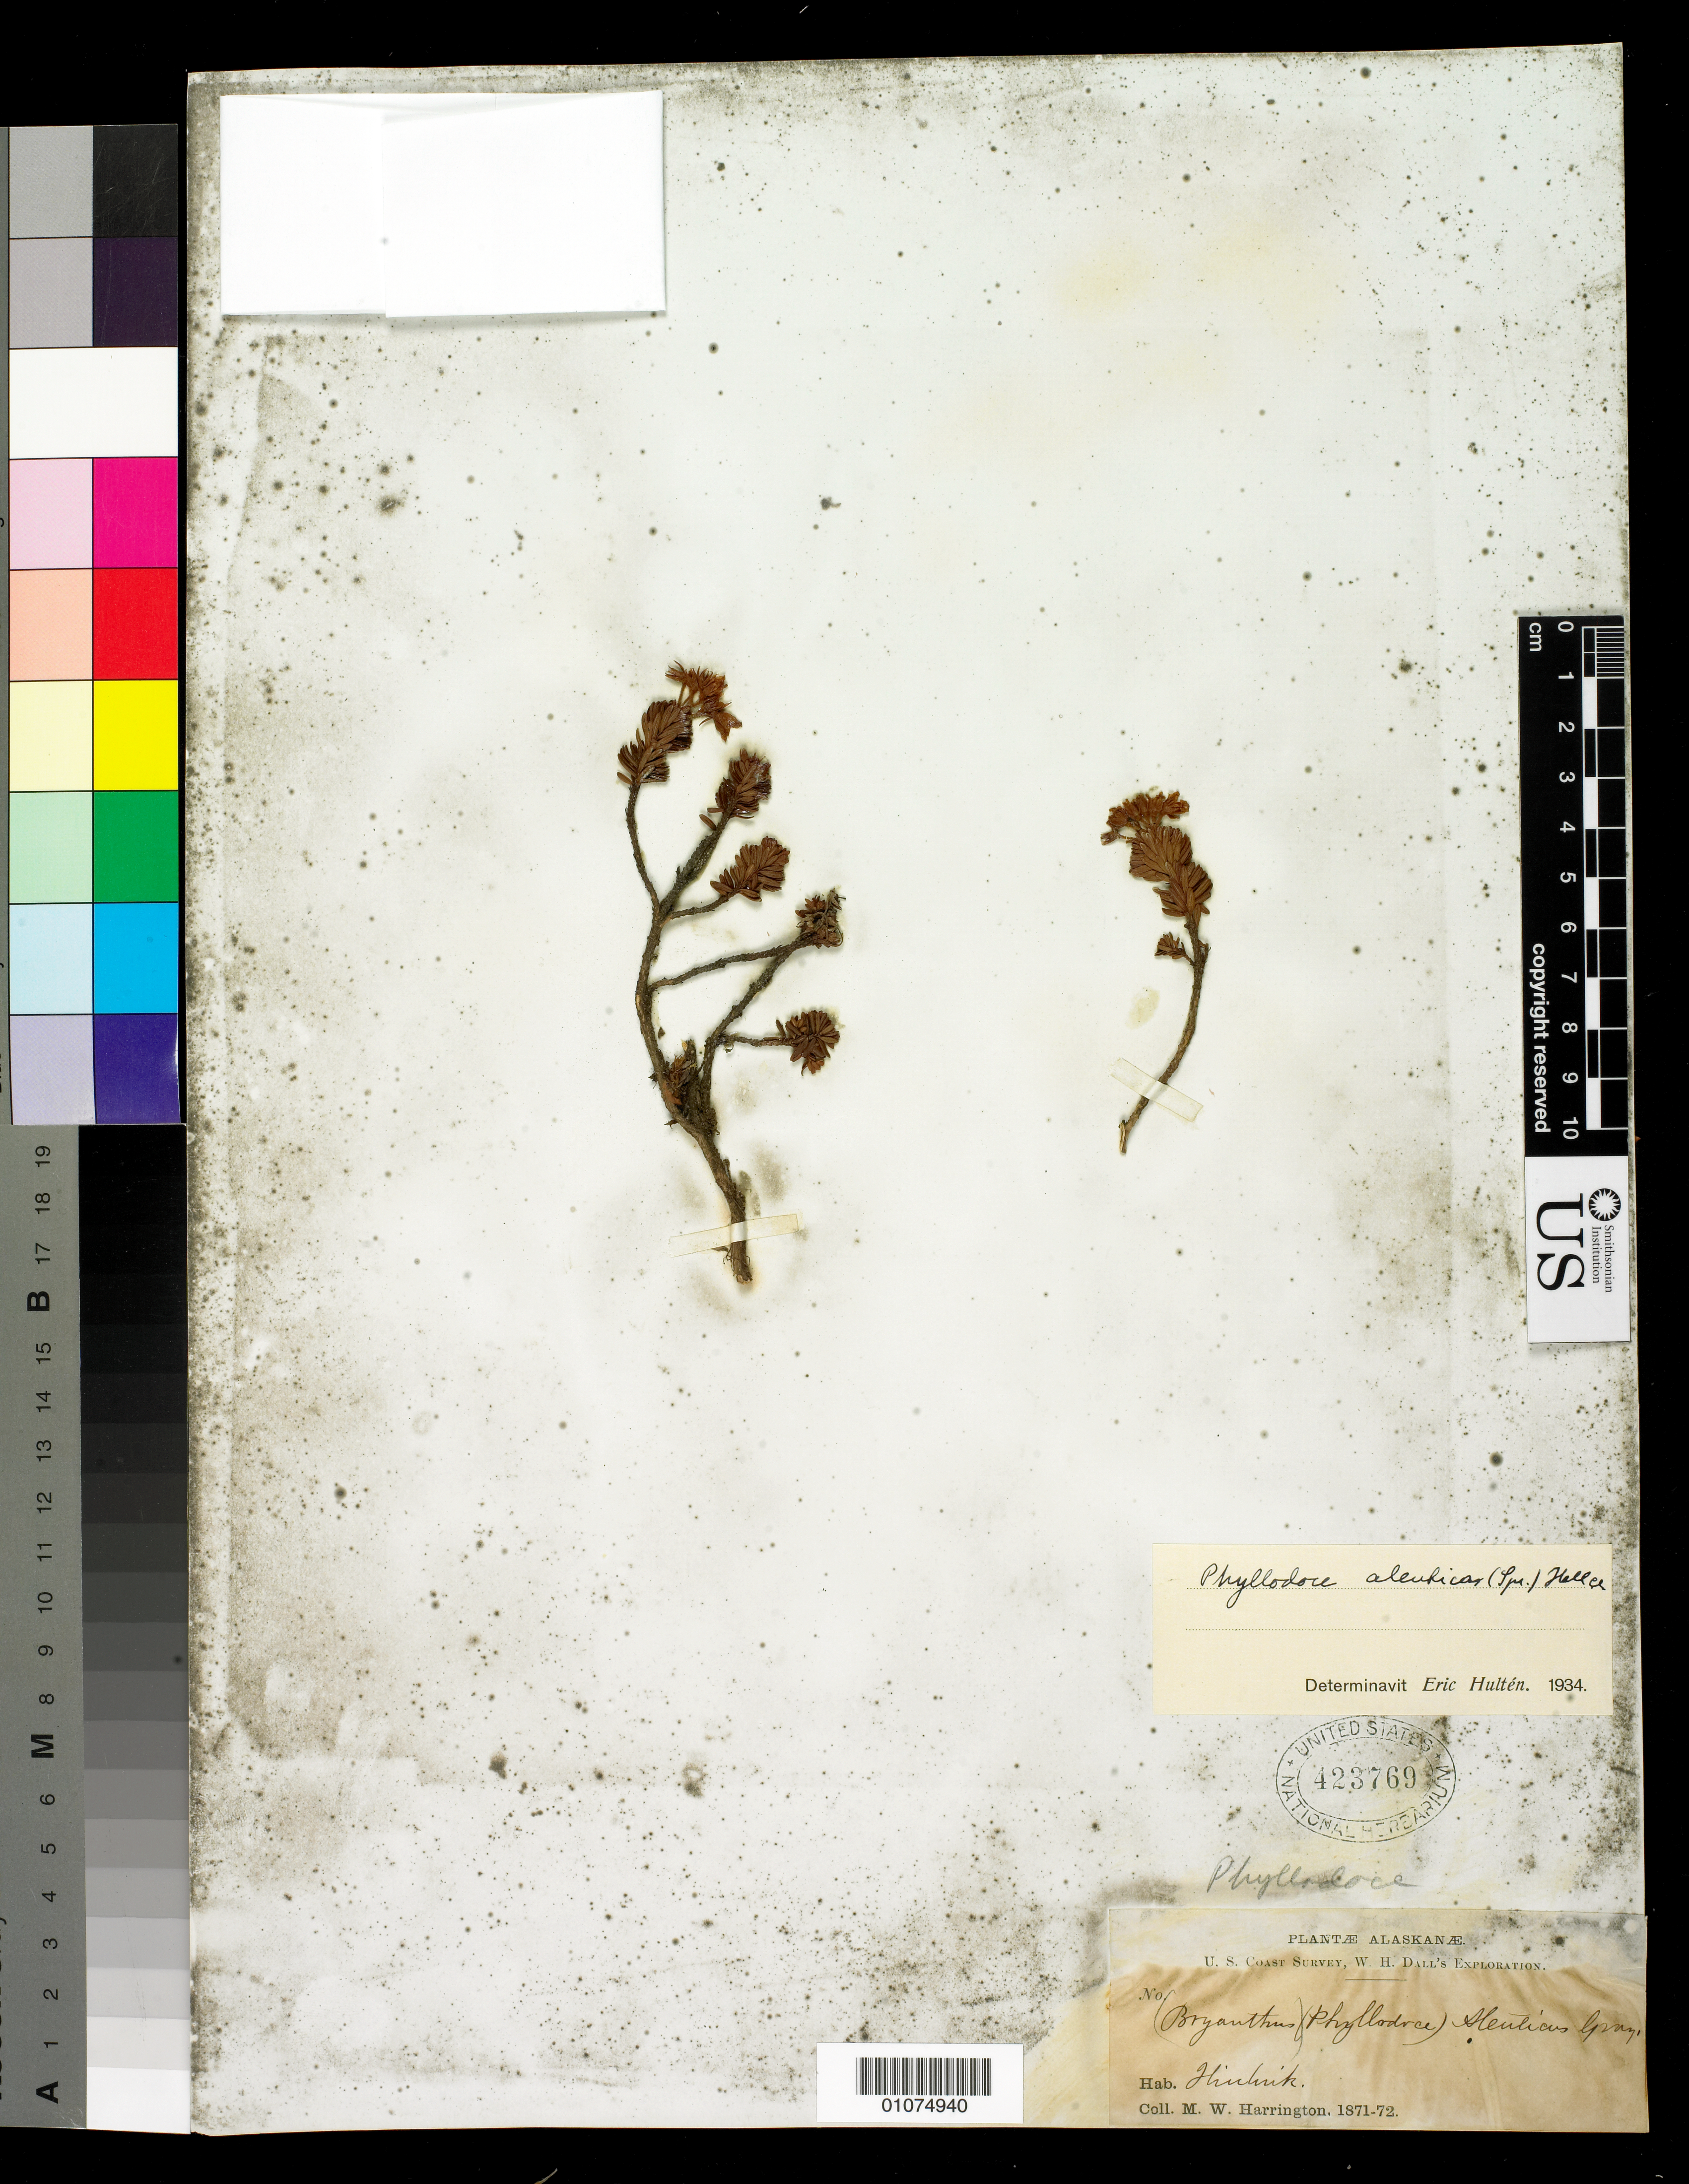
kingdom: Plantae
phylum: Tracheophyta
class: Magnoliopsida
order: Ericales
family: Ericaceae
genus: Phyllodoce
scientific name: Phyllodoce aleutica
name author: (Spreng.) A. Heller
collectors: M. W. Harrington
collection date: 1871/1872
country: United States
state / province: Alaska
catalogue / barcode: US 423769